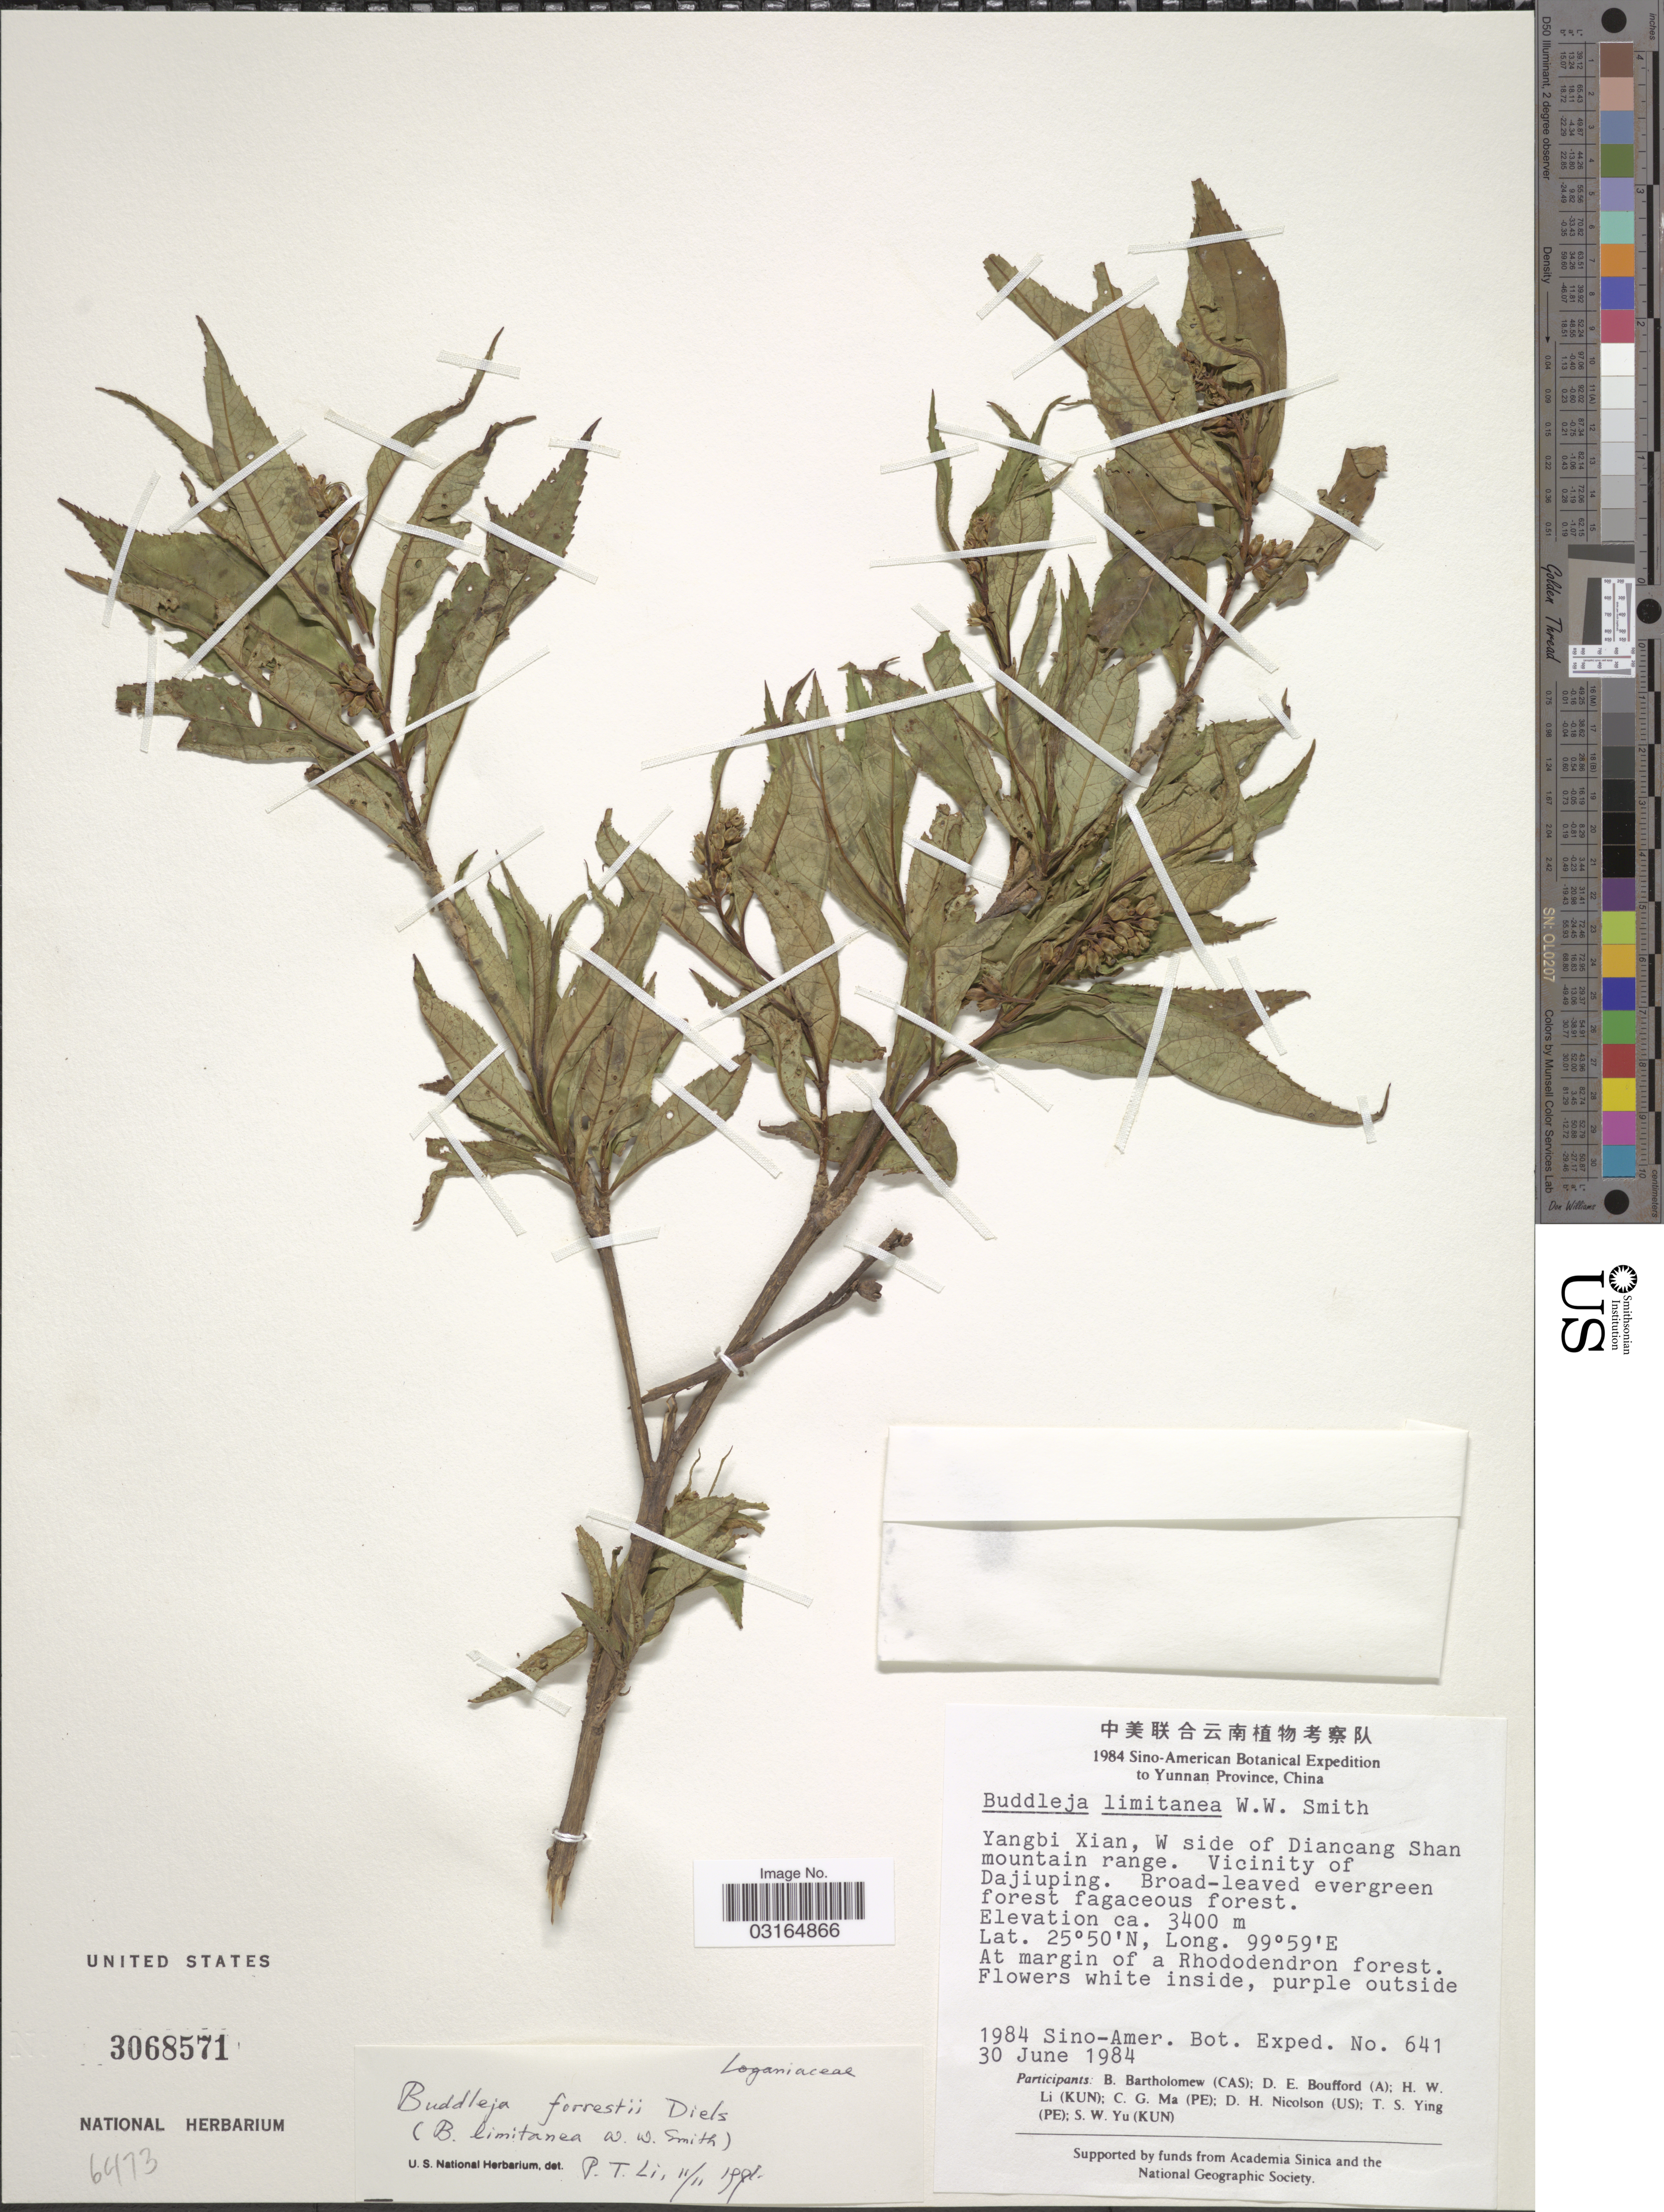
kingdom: Plantae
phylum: Tracheophyta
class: Magnoliopsida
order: Lamiales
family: Scrophulariaceae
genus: Buddleja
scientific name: Buddleja forrestii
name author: Diels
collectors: Sino-Amer. Bot. Exped. 1984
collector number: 641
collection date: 1984-06-30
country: China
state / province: Yunnan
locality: Yangbi Xian, W side of Diancang Shan mountain range. Vicinity of Dajiuping.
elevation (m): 3400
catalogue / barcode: US 3068571